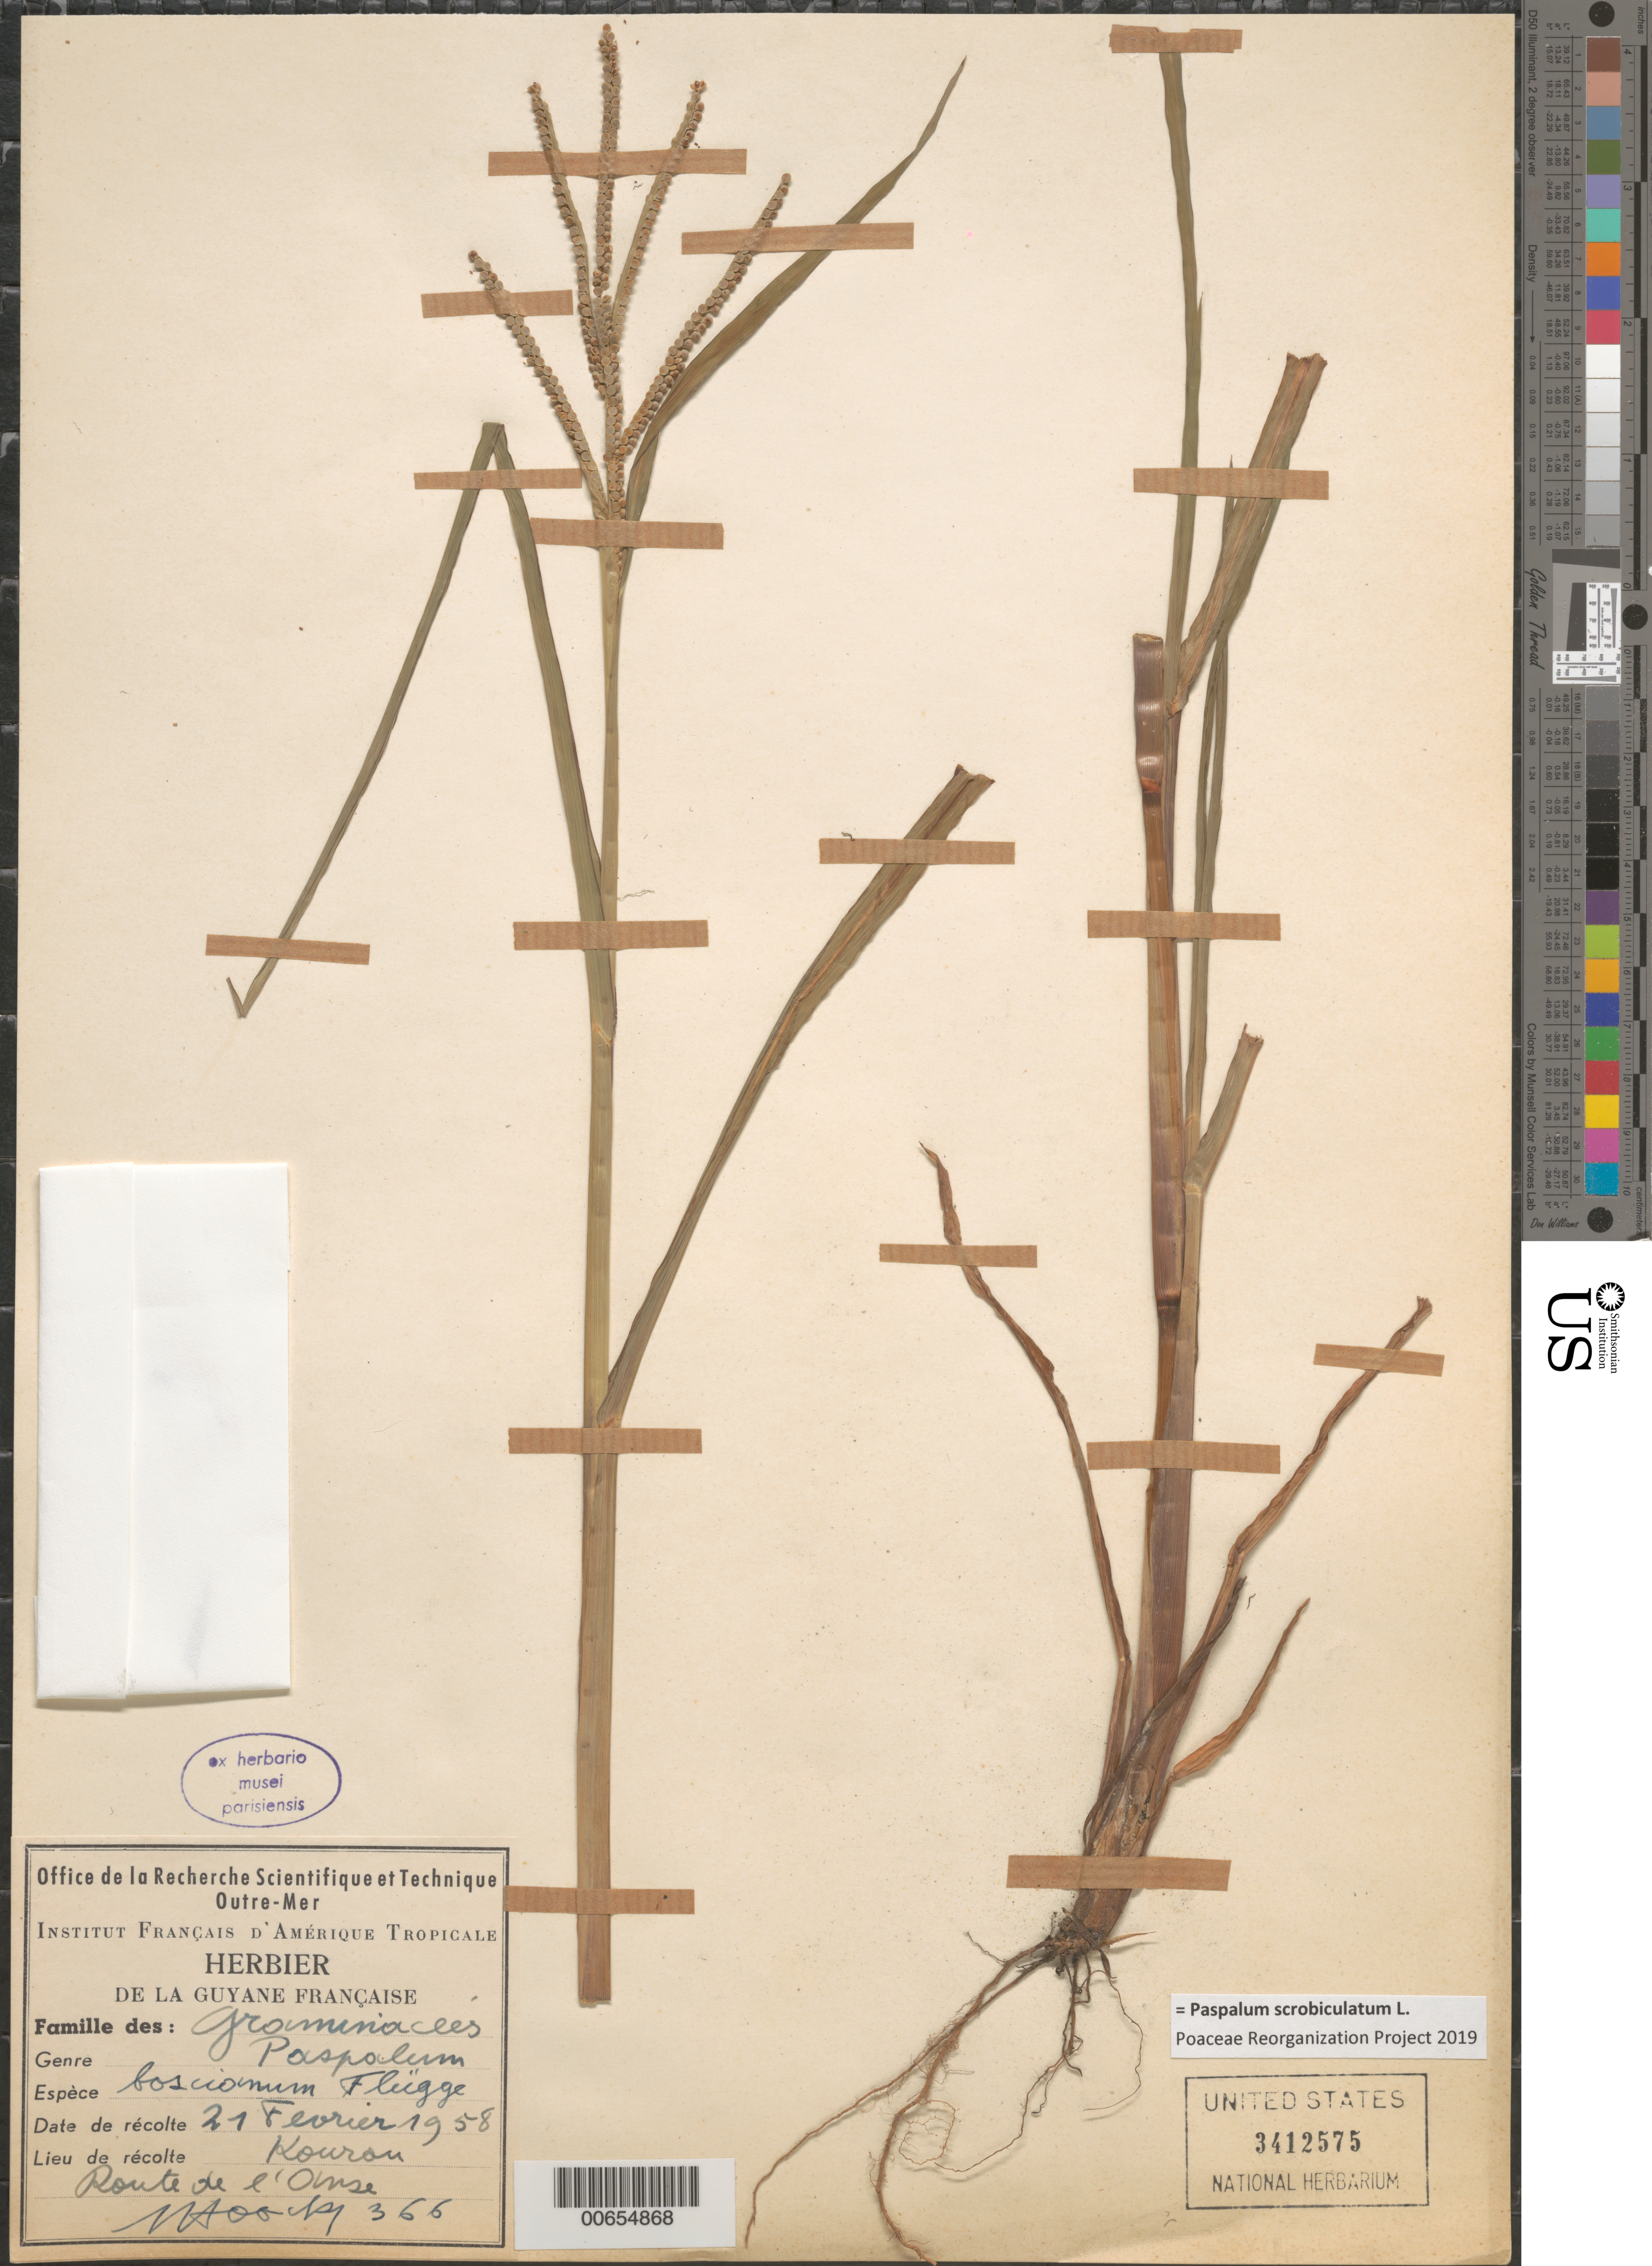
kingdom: Plantae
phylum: Tracheophyta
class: Liliopsida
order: Poales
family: Poaceae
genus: Paspalum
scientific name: Paspalum boscianum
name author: Flüggé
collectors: J. Hoock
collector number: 366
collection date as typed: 21-Feb-58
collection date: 1958-02-21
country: French Guiana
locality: Kourou, Route de l'Anse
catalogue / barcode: US 3412575